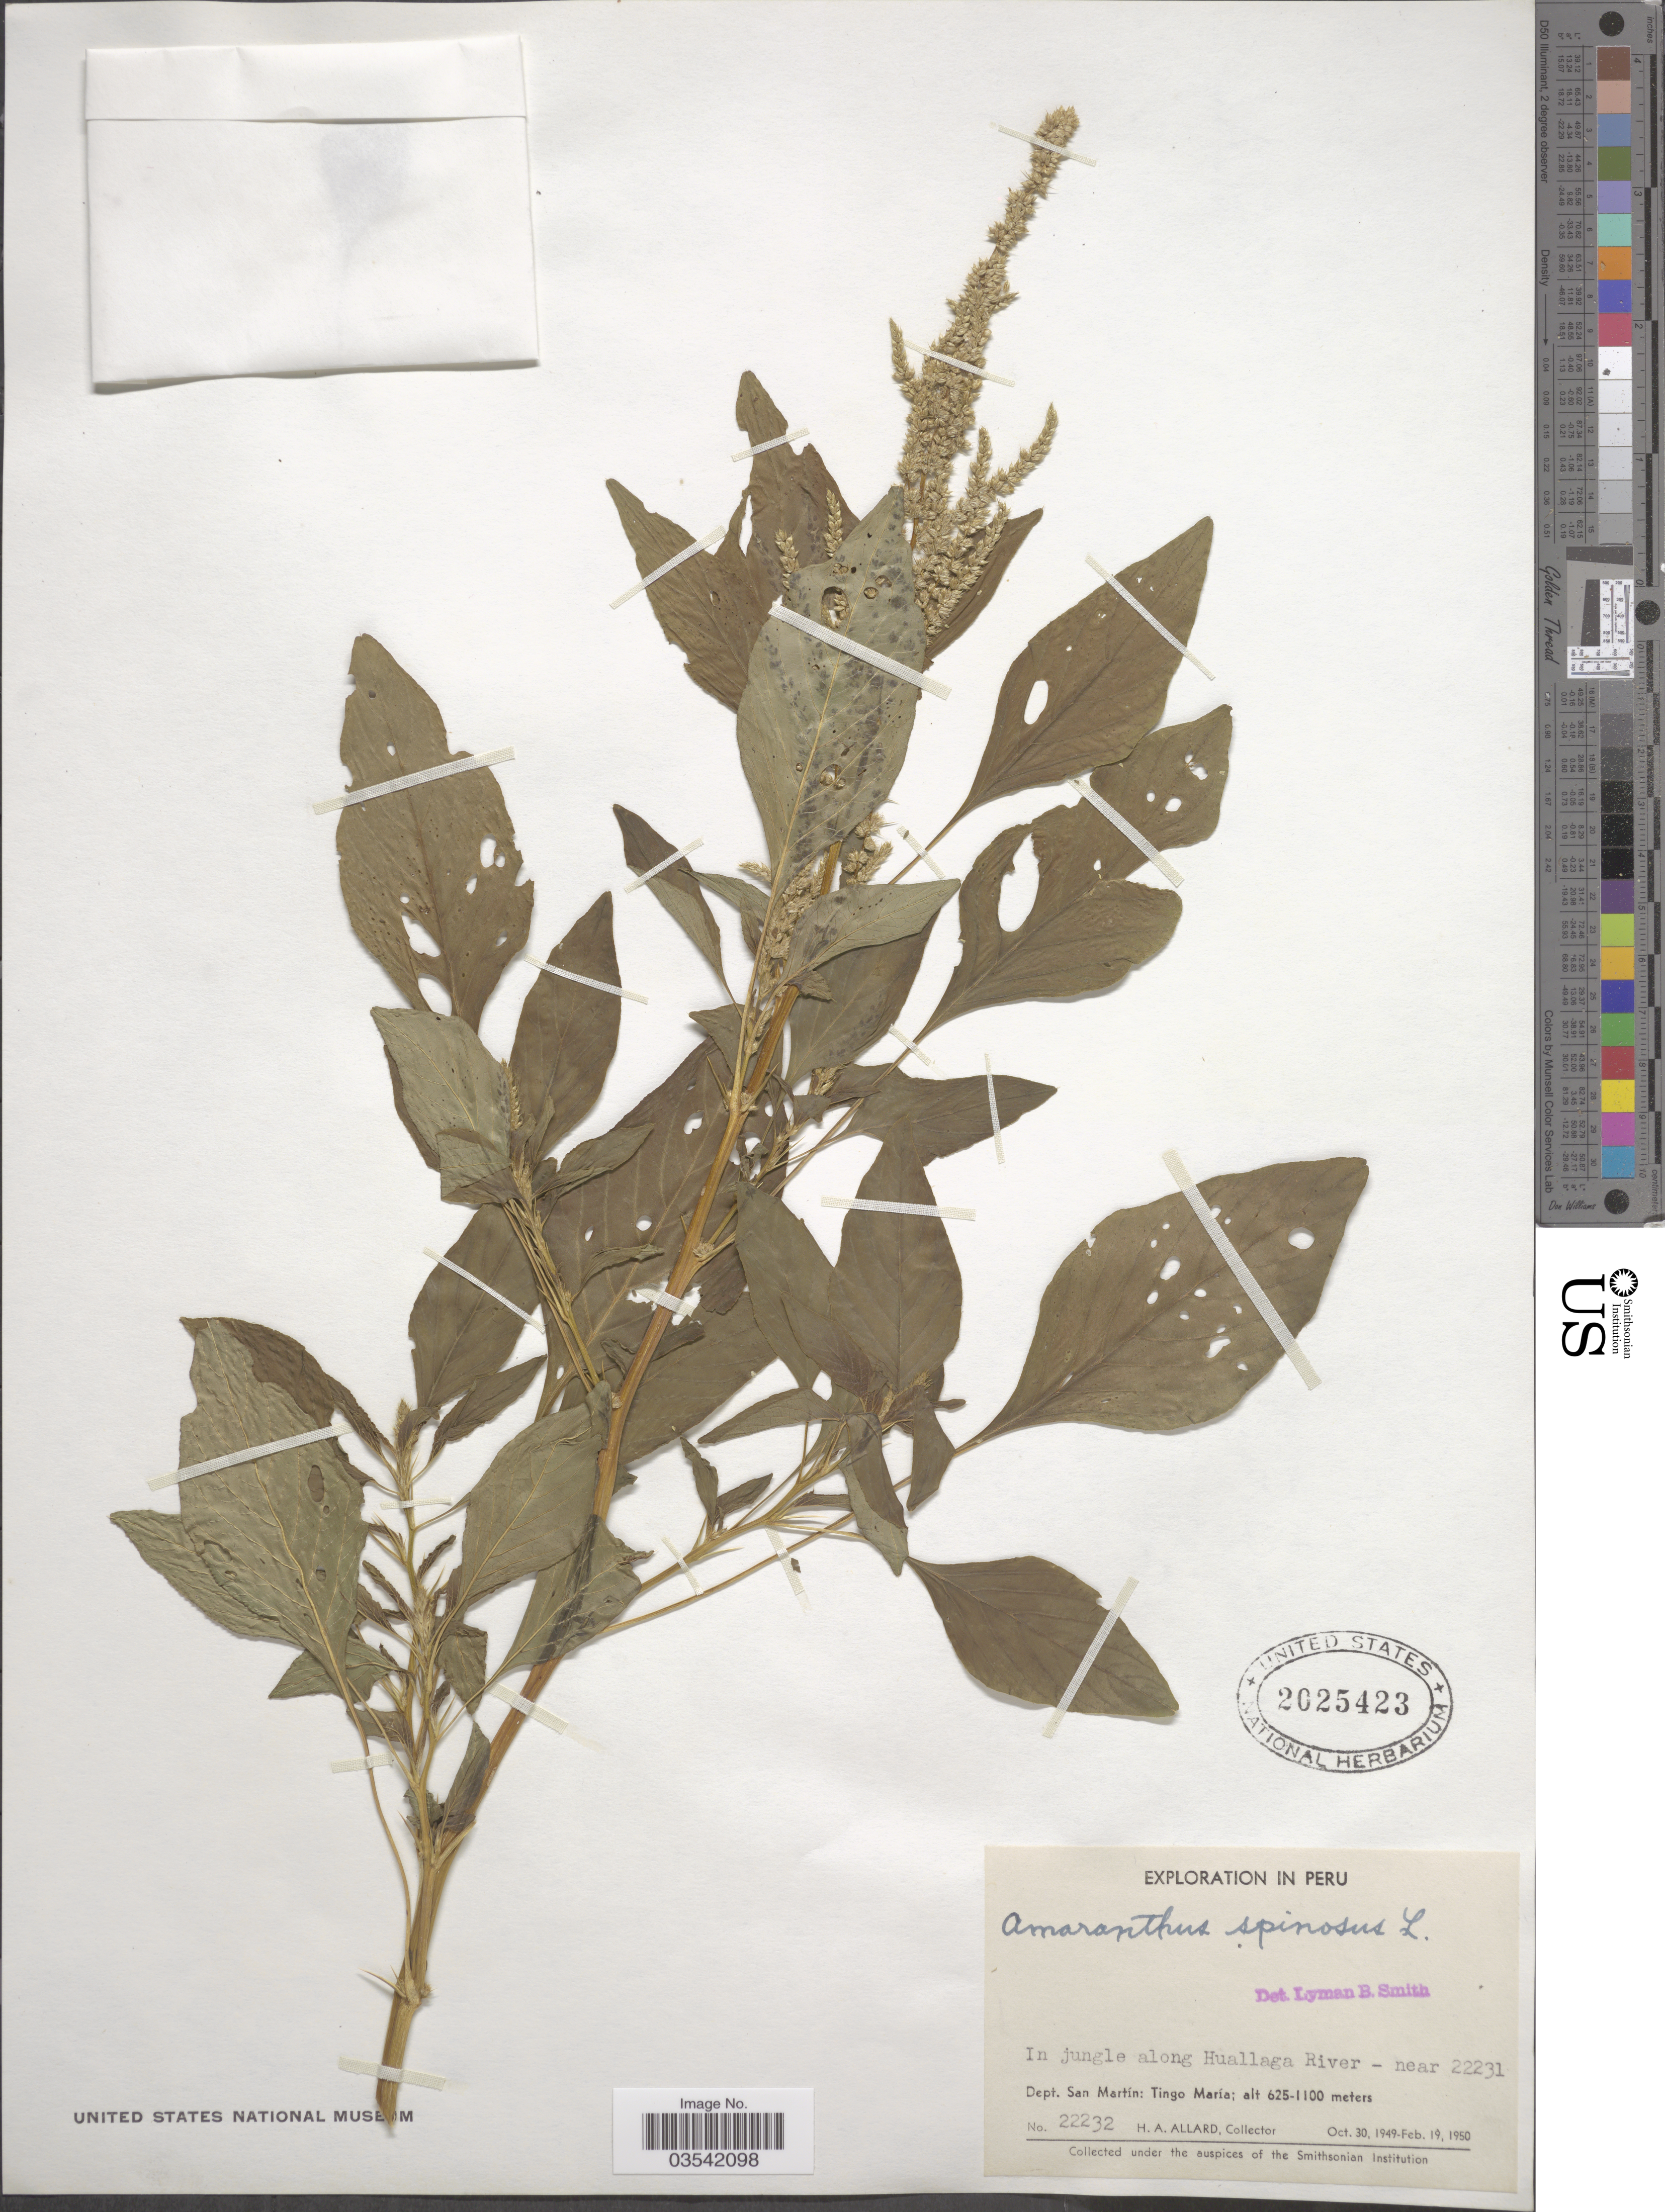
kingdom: Plantae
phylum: Tracheophyta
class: Magnoliopsida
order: Caryophyllales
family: Amaranthaceae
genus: Amaranthus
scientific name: Amaranthus spinosus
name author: L.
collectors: H. A. Allard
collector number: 22232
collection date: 1949-10-30/1950-02-19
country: Peru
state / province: San Martín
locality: Dept. San Martín: Tingo María.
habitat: in jungle along river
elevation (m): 625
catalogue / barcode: US 2025423